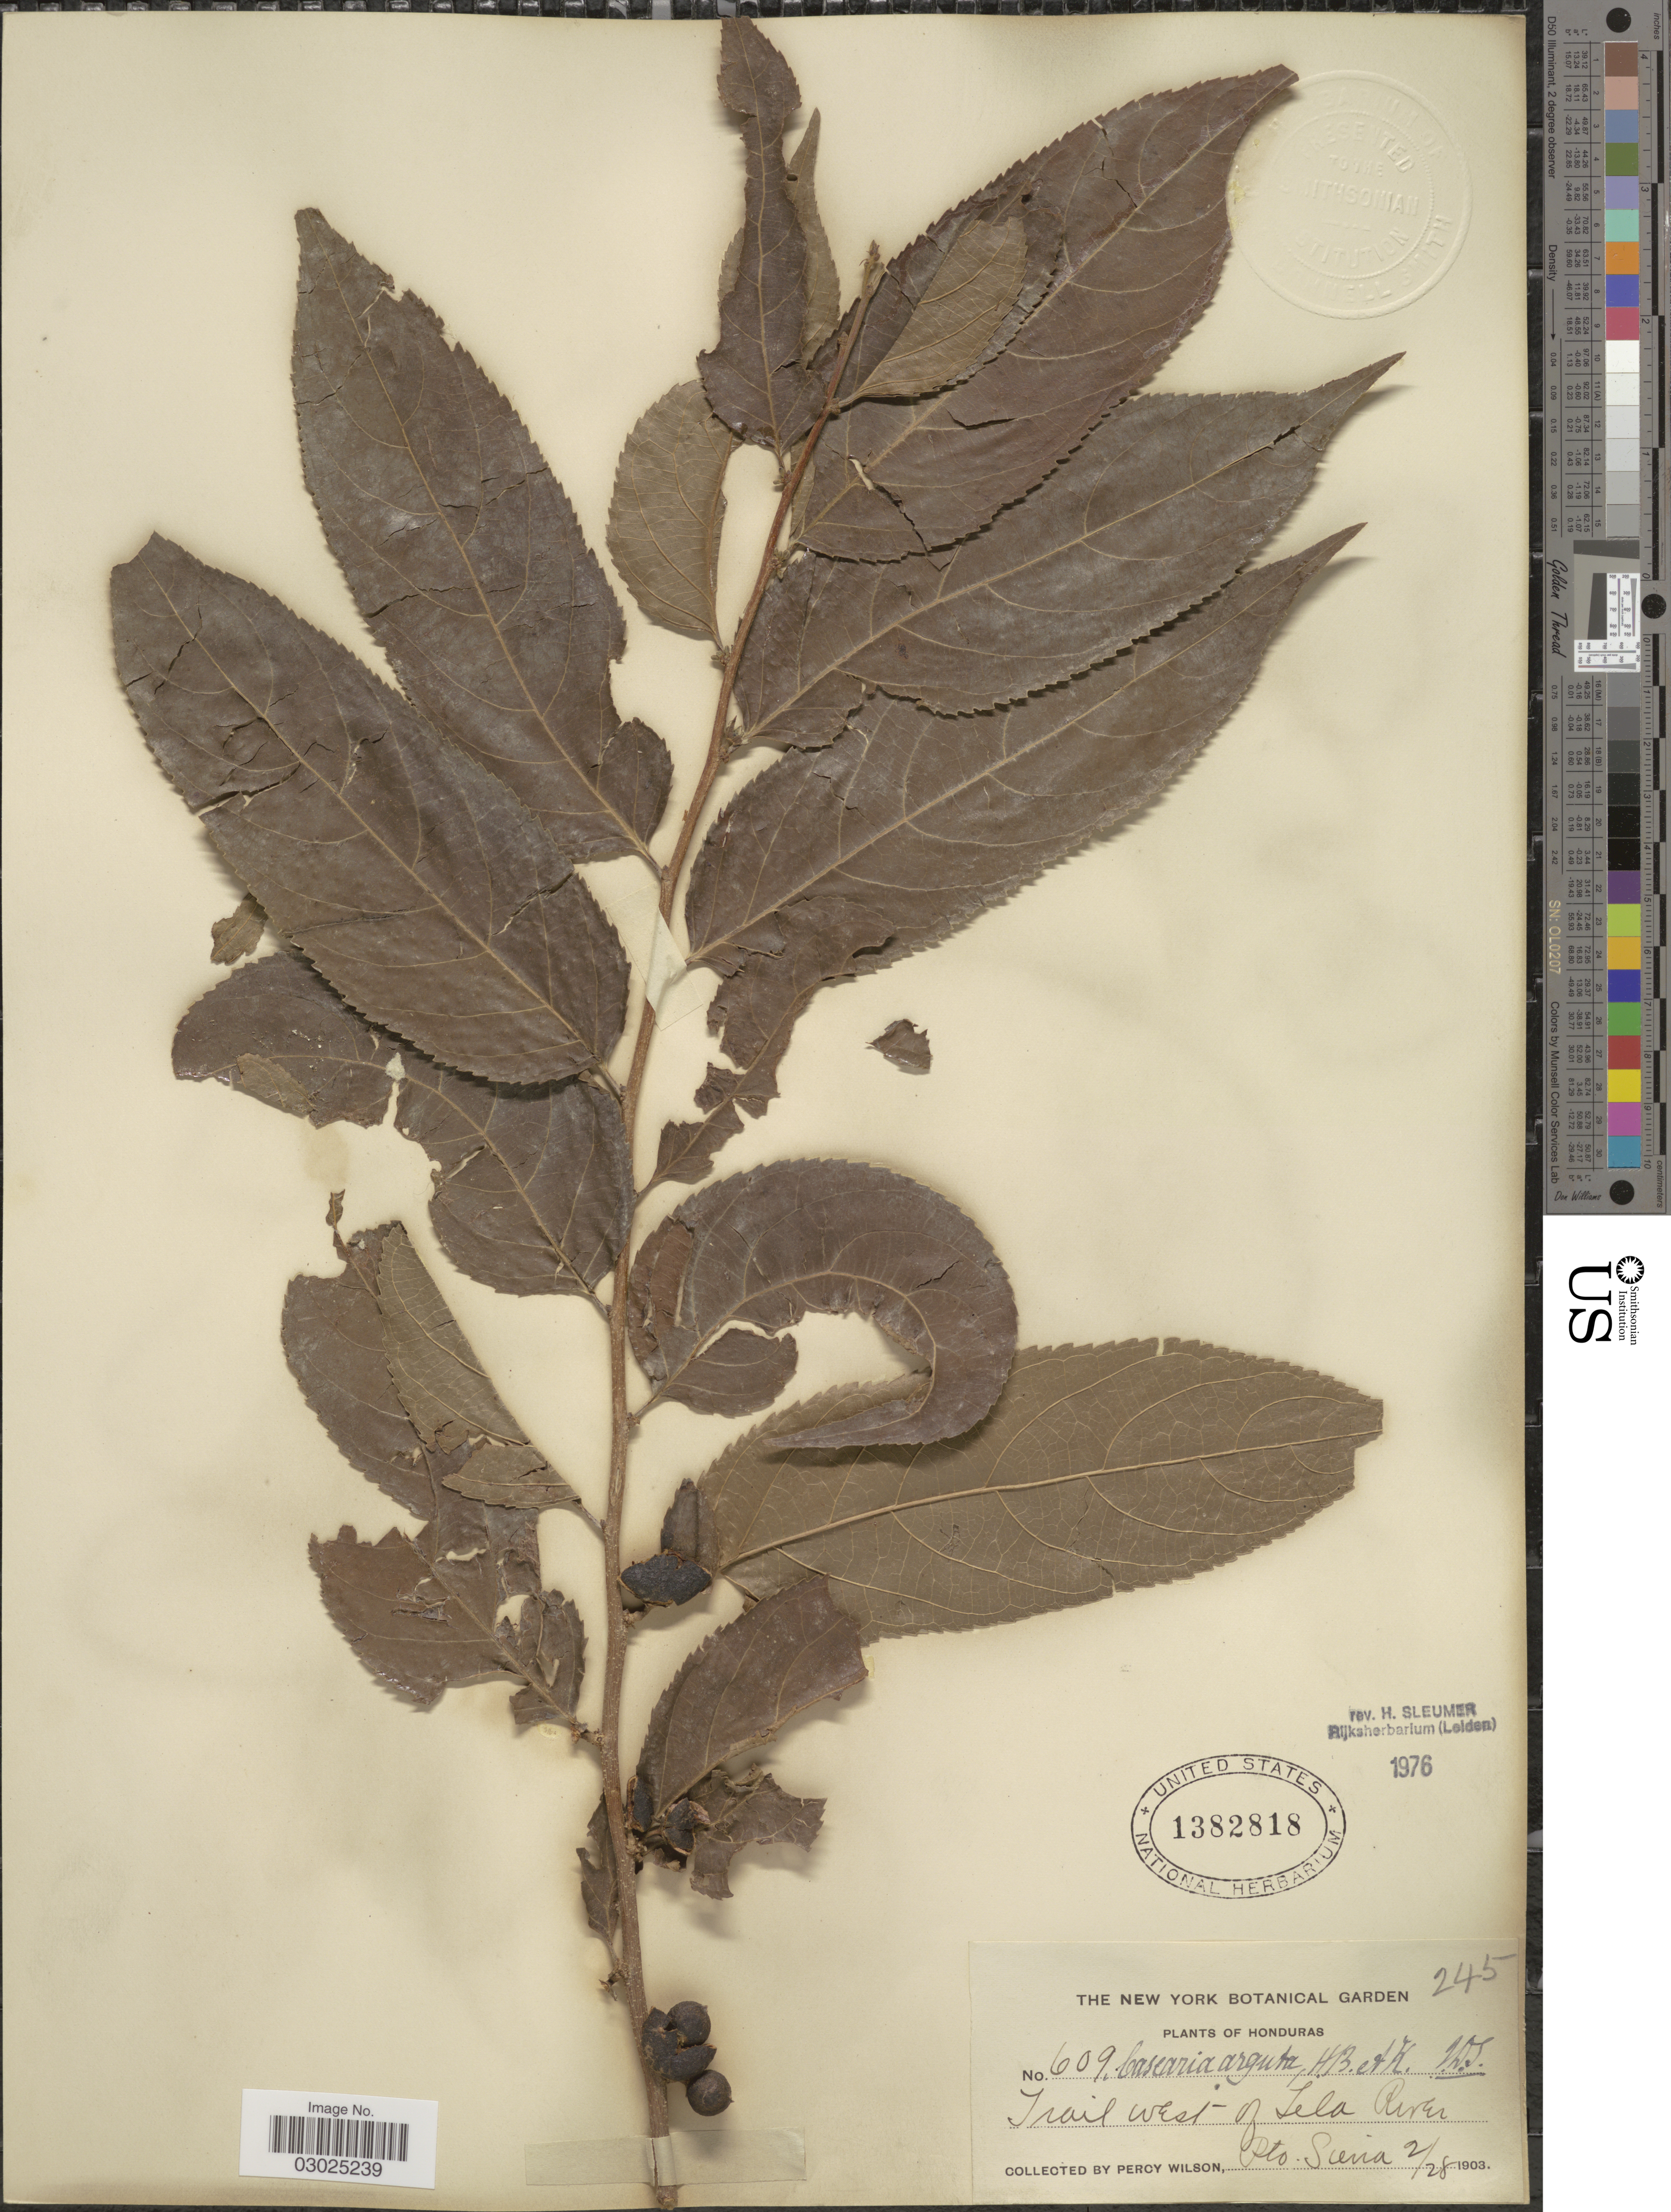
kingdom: Plantae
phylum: Tracheophyta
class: Magnoliopsida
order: Malpighiales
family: Salicaceae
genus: Casearia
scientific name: Casearia arguta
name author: Kunth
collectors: P. Wilson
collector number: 609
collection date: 1903-02-28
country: Honduras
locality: Trail west of Tela River. Pto. Sierra.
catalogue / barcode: US 1382818